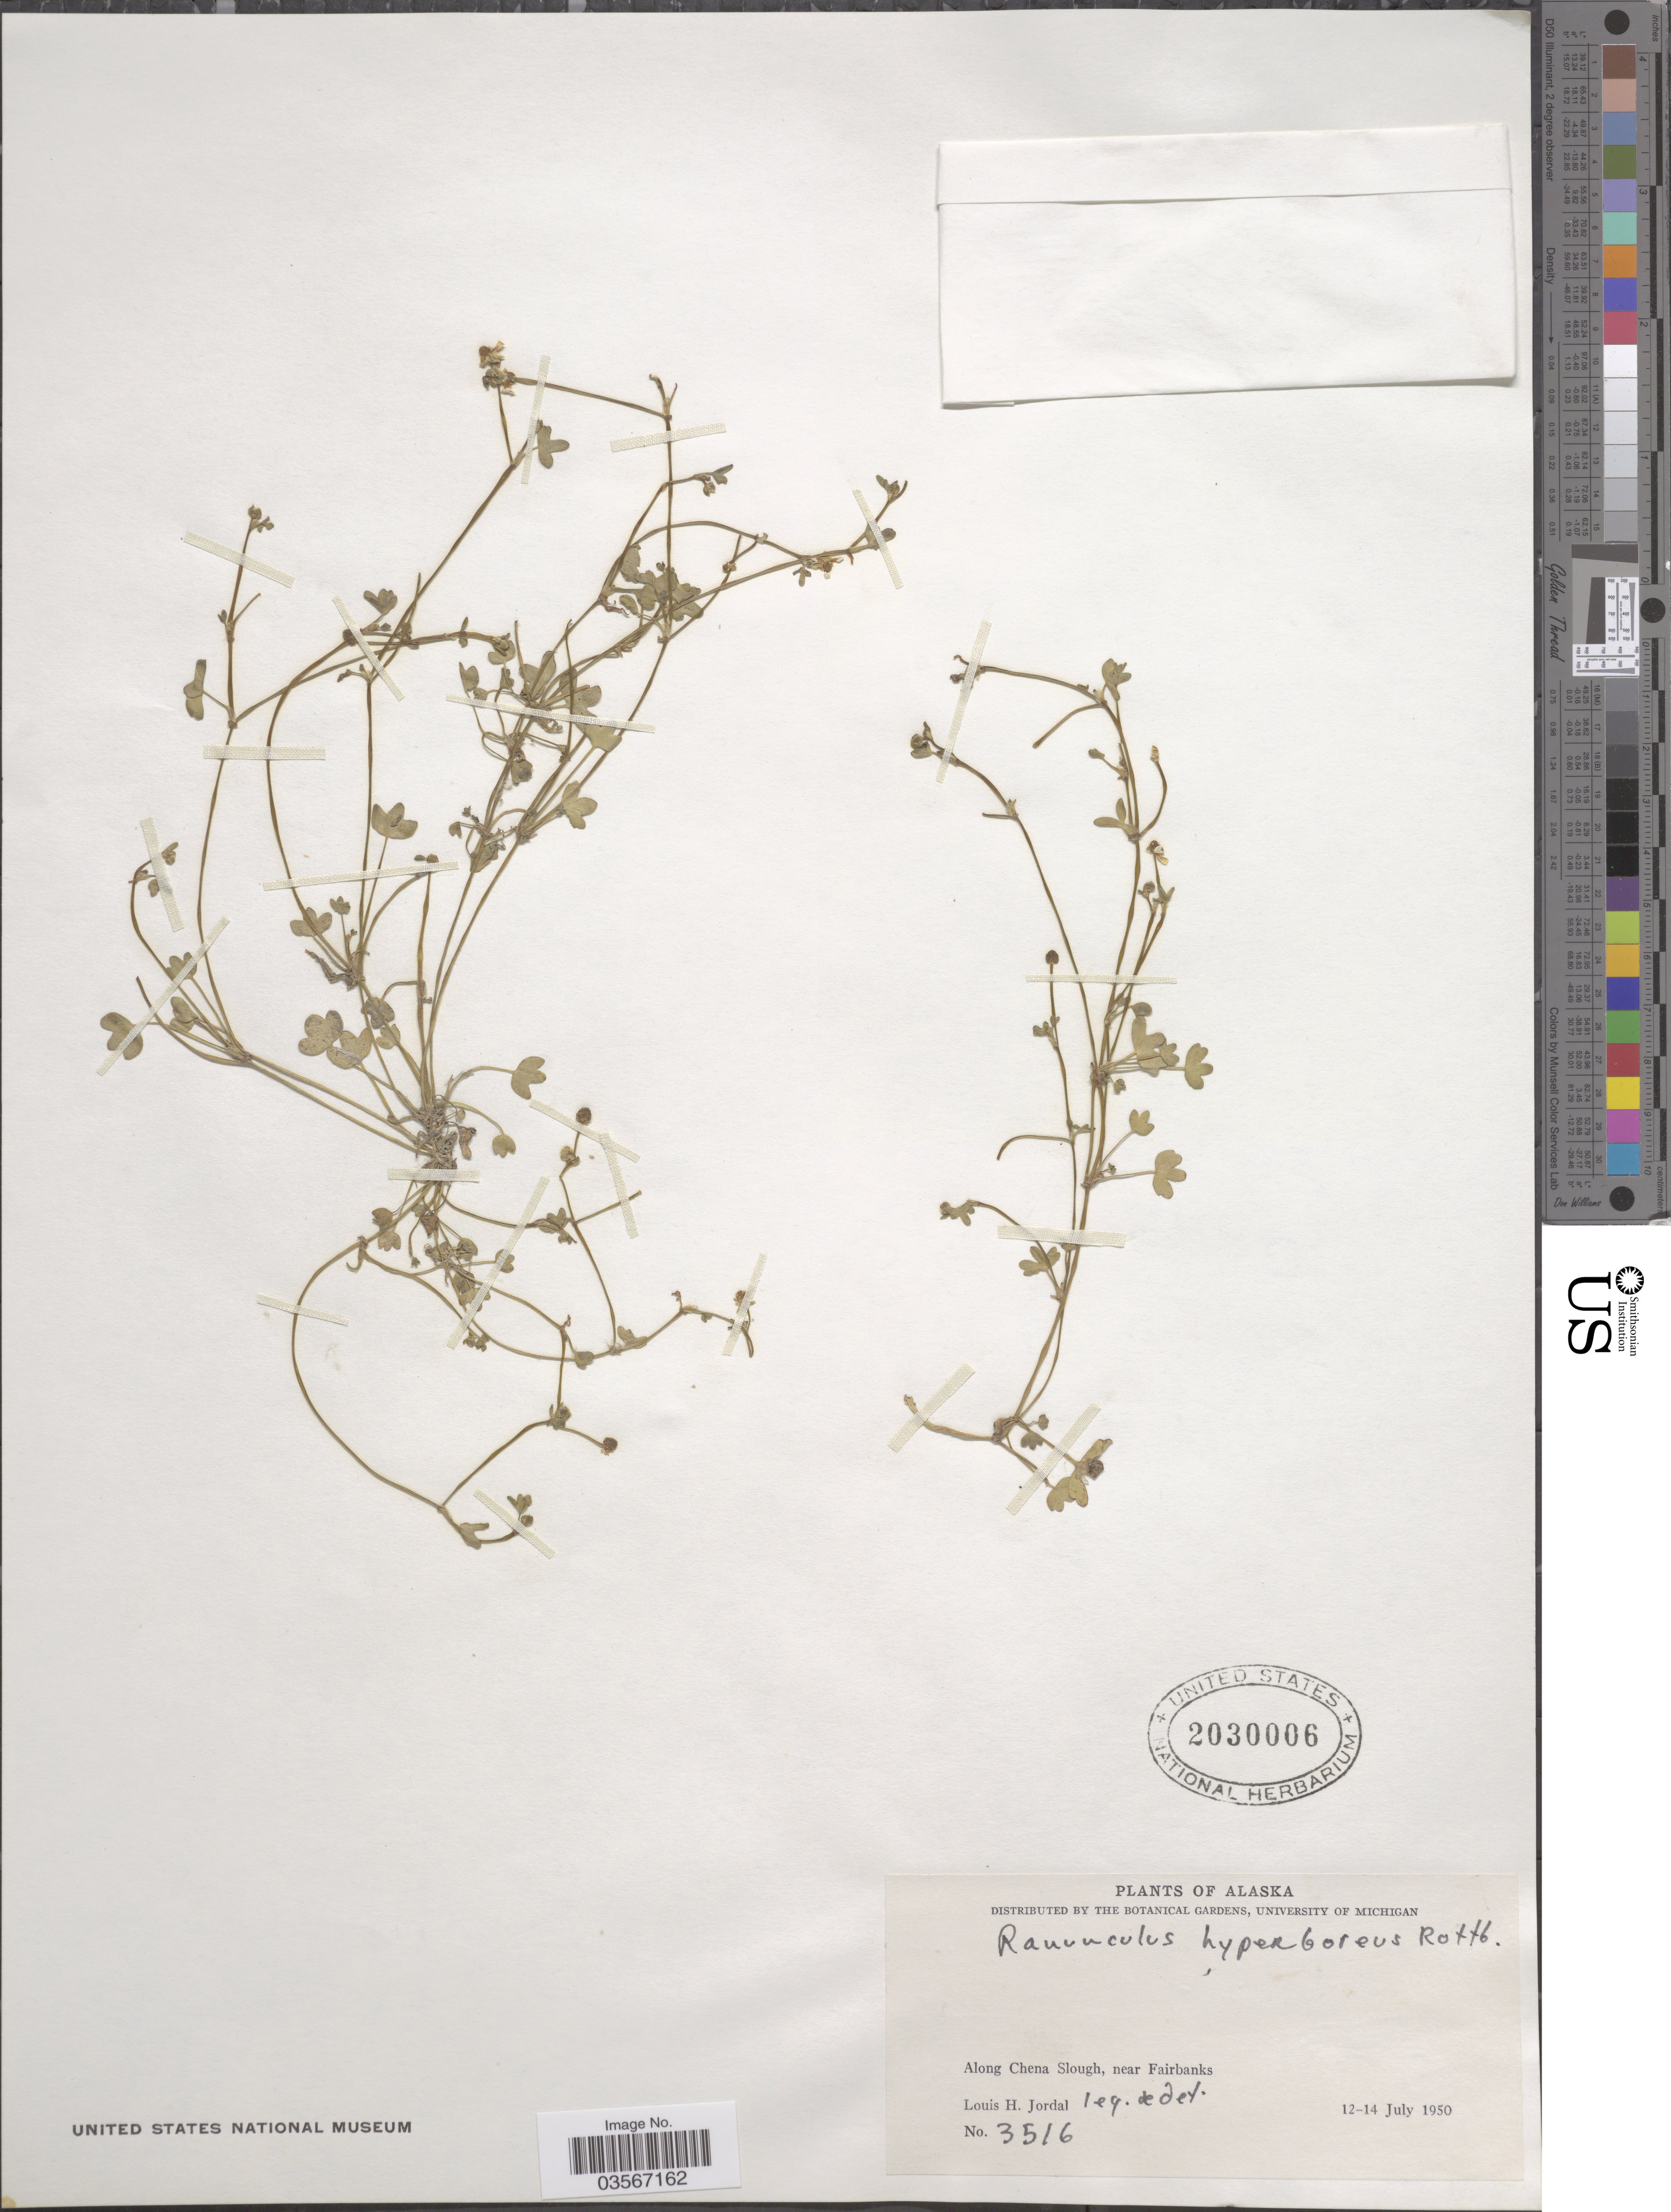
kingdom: Plantae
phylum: Tracheophyta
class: Magnoliopsida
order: Ranunculales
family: Ranunculaceae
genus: Ranunculus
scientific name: Ranunculus hyperboreus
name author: Rottb.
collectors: L. Jordal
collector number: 3516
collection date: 1950-07-12/1950-07-14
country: United States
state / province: Alaska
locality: Along Chena Slough, near Fairbanks.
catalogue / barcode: US 2030006